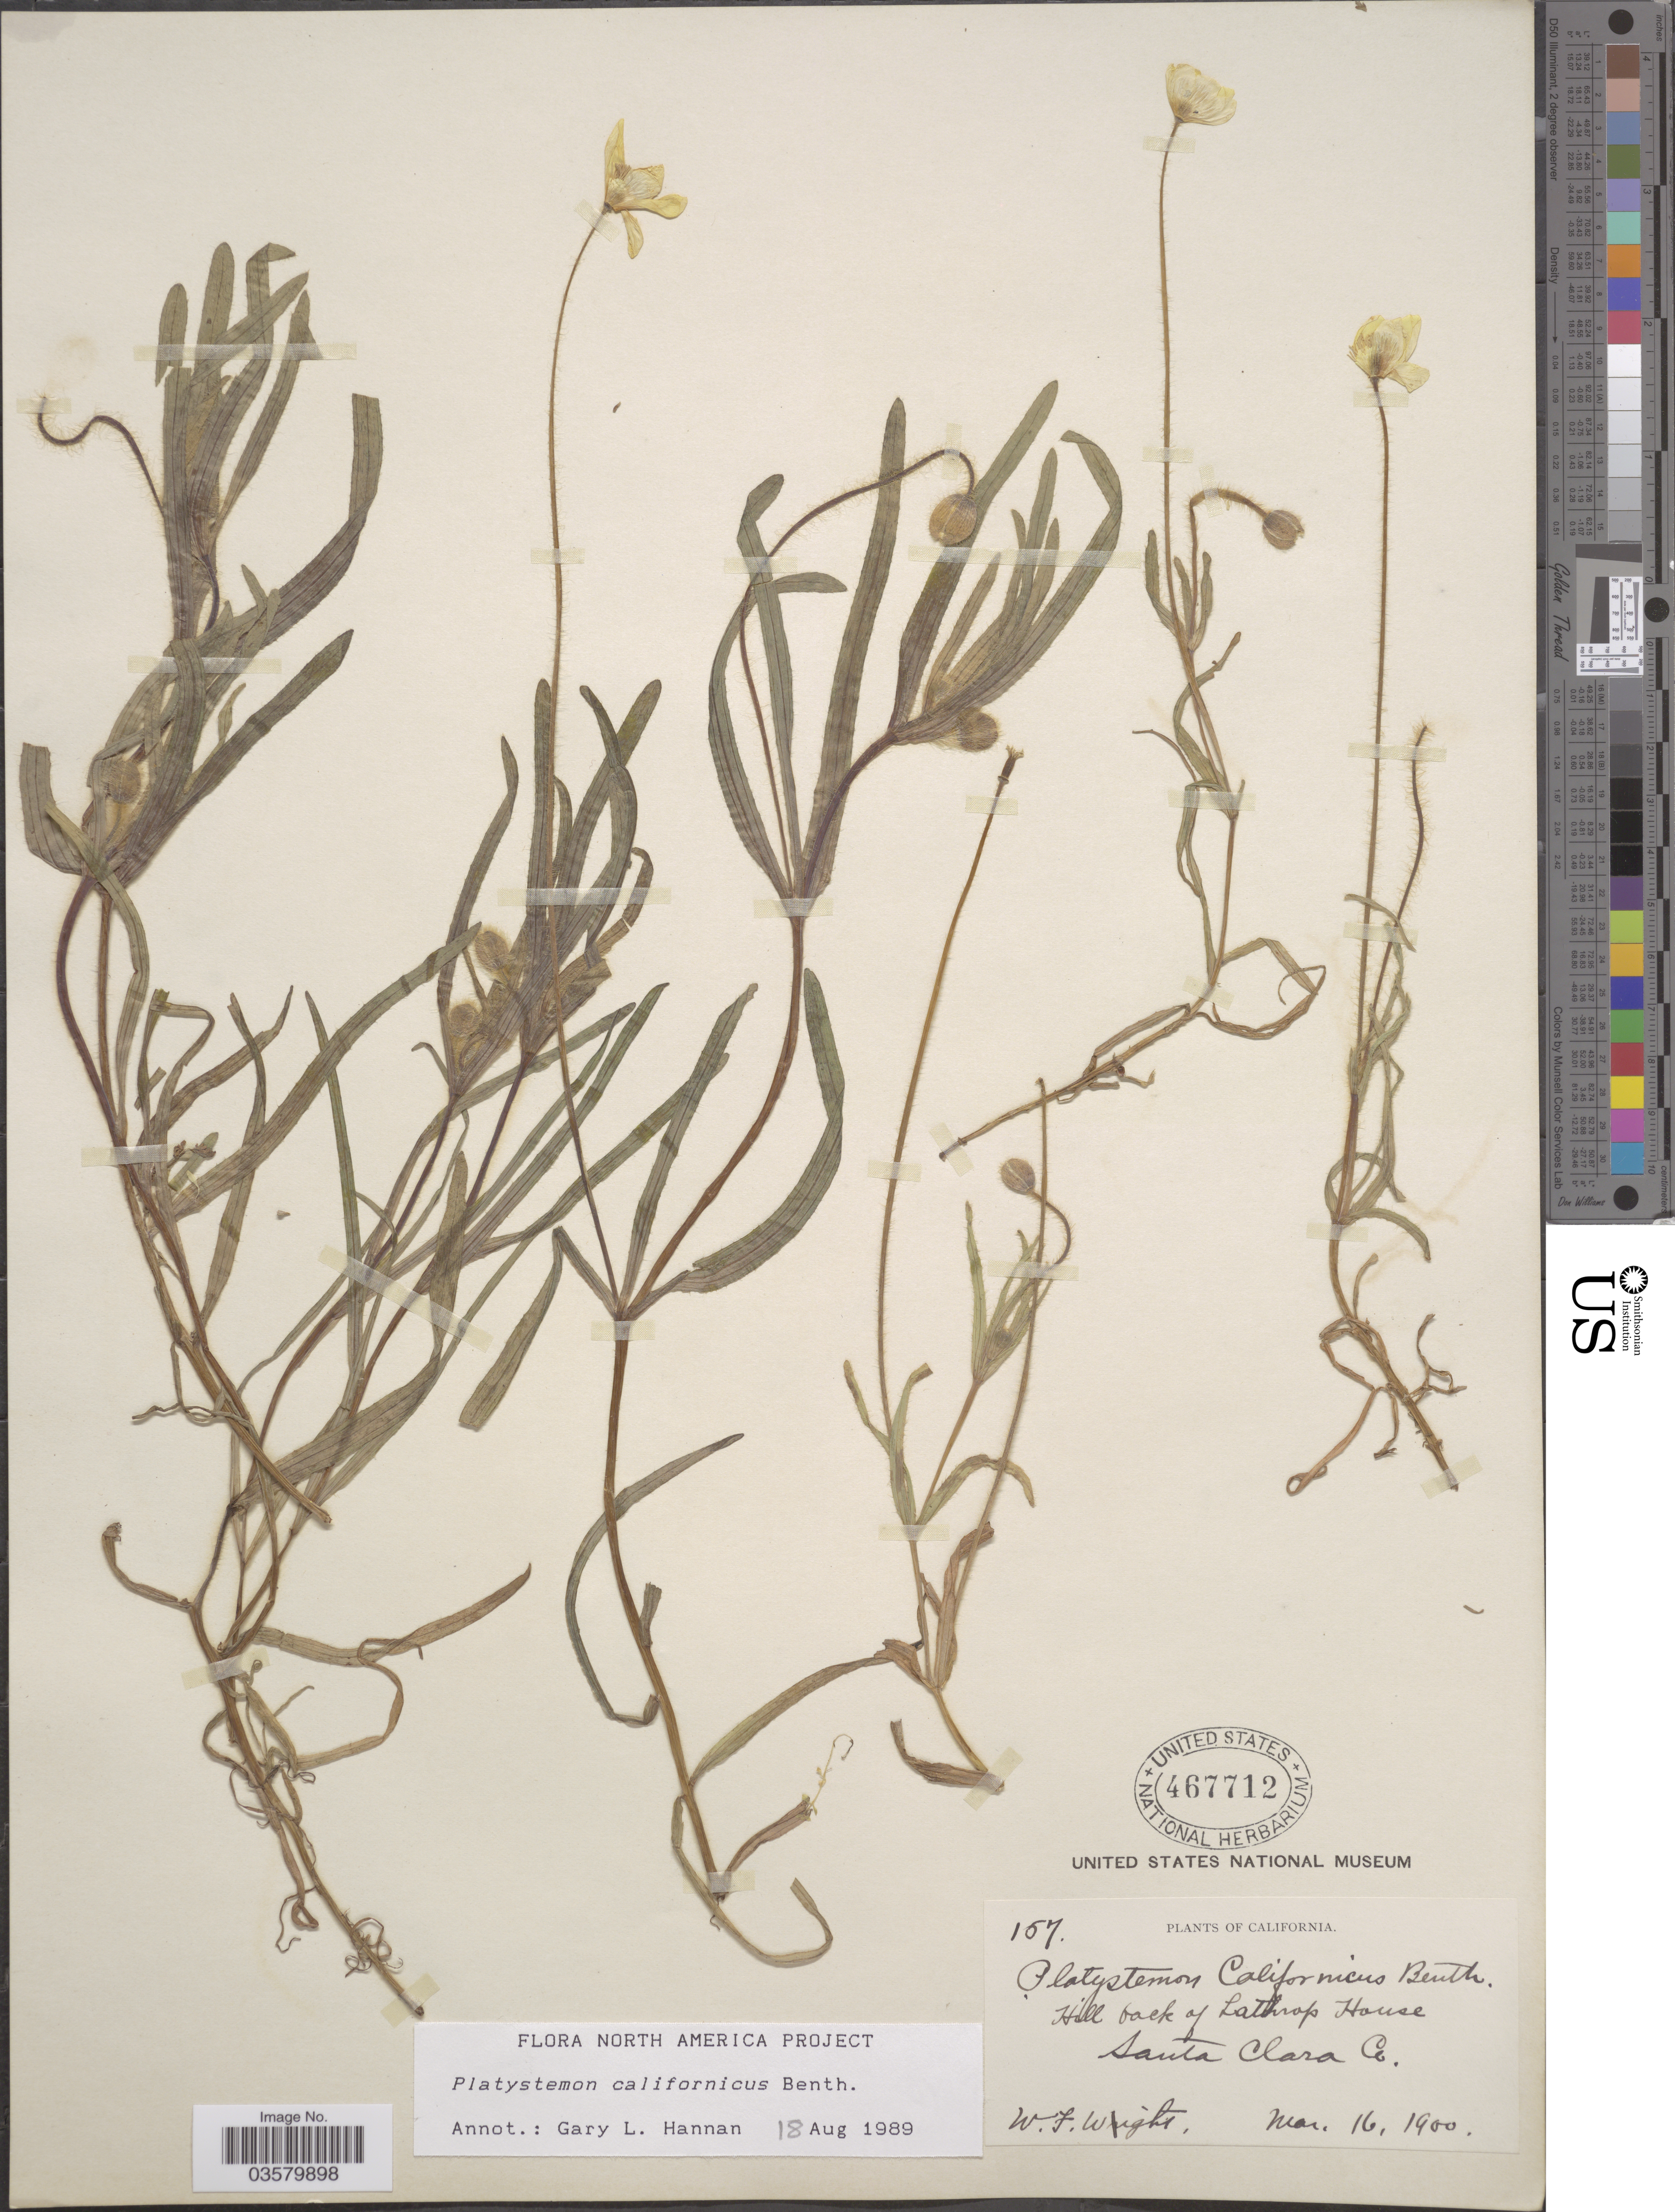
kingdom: Plantae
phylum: Tracheophyta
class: Magnoliopsida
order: Ranunculales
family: Papaveraceae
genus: Platystemon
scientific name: Platystemon californicus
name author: Benth.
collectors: W. Wight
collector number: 157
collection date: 1900-03-16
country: United States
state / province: California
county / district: Santa Clara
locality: Hill back of Lathrop House. Santa Clara Co.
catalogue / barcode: US 467712